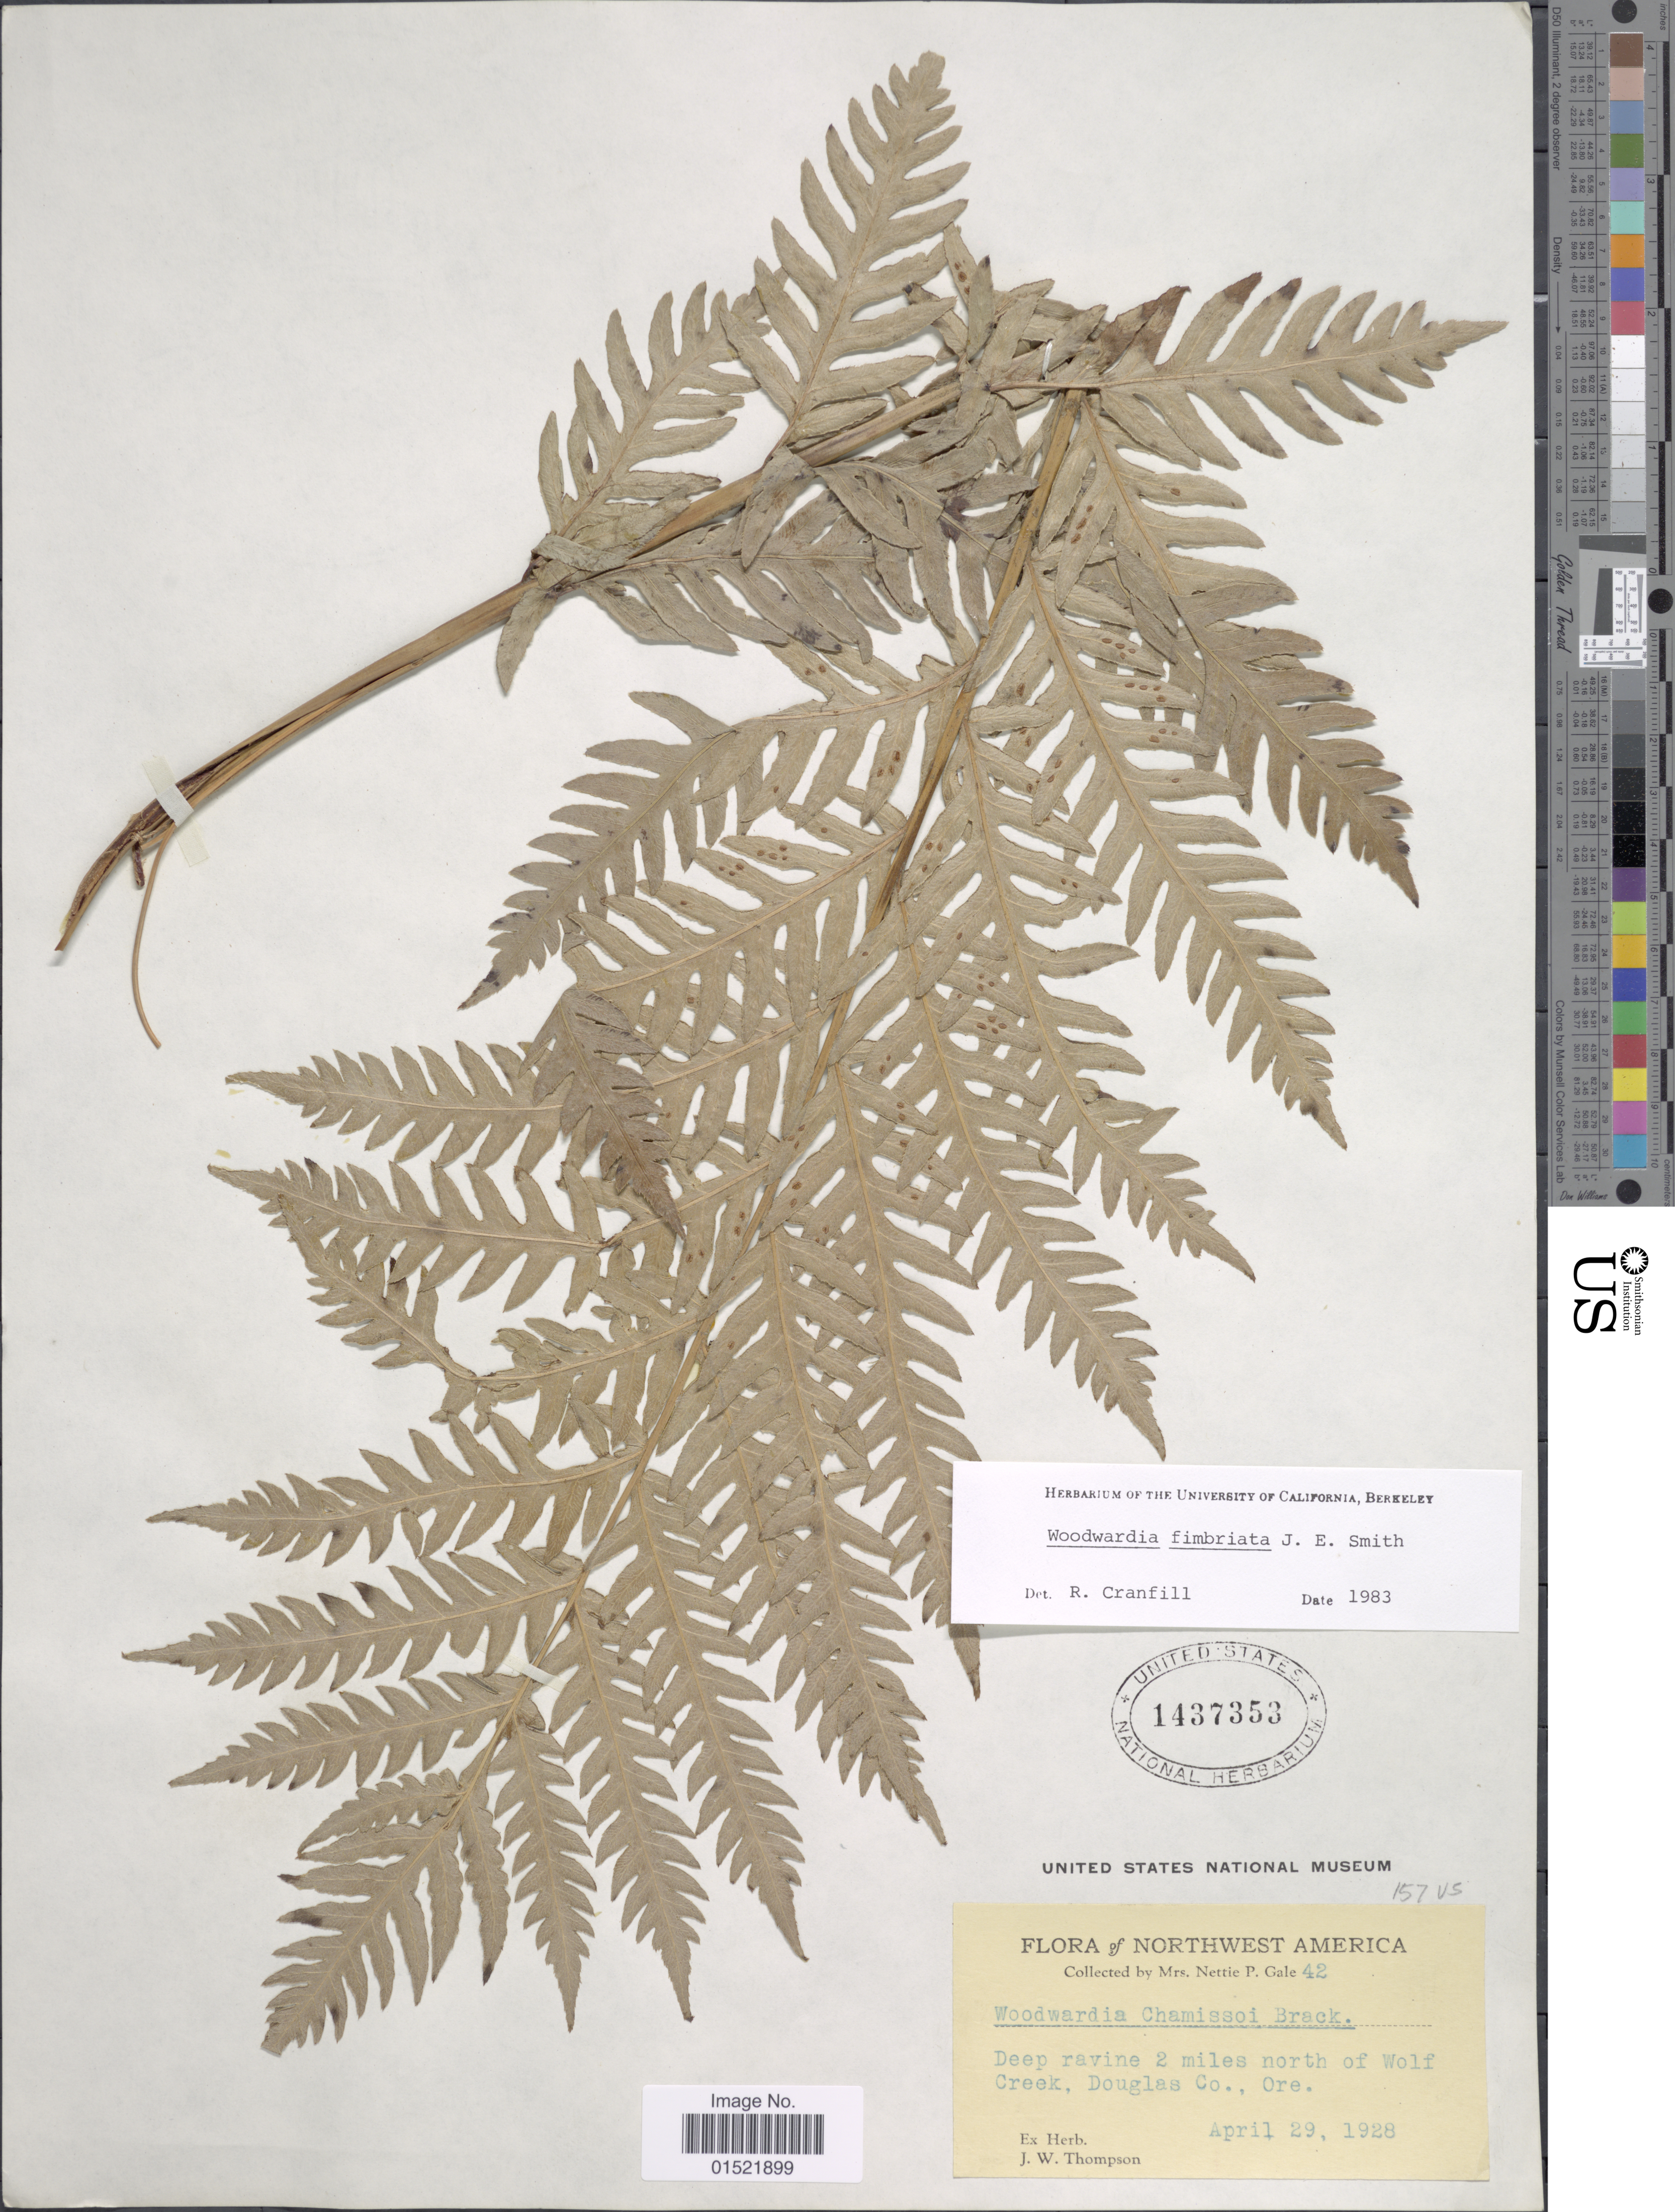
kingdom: Plantae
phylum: Tracheophyta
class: Polypodiopsida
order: Polypodiales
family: Blechnaceae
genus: Woodwardia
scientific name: Woodwardia fimbriata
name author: Sm.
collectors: N. Gale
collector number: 42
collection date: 1928-04-29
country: United States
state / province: Oregon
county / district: Douglas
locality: Northwest America, deep ravine 2 miles north of Wolf Creek, Douglas Co., Ore.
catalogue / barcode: US 1437353